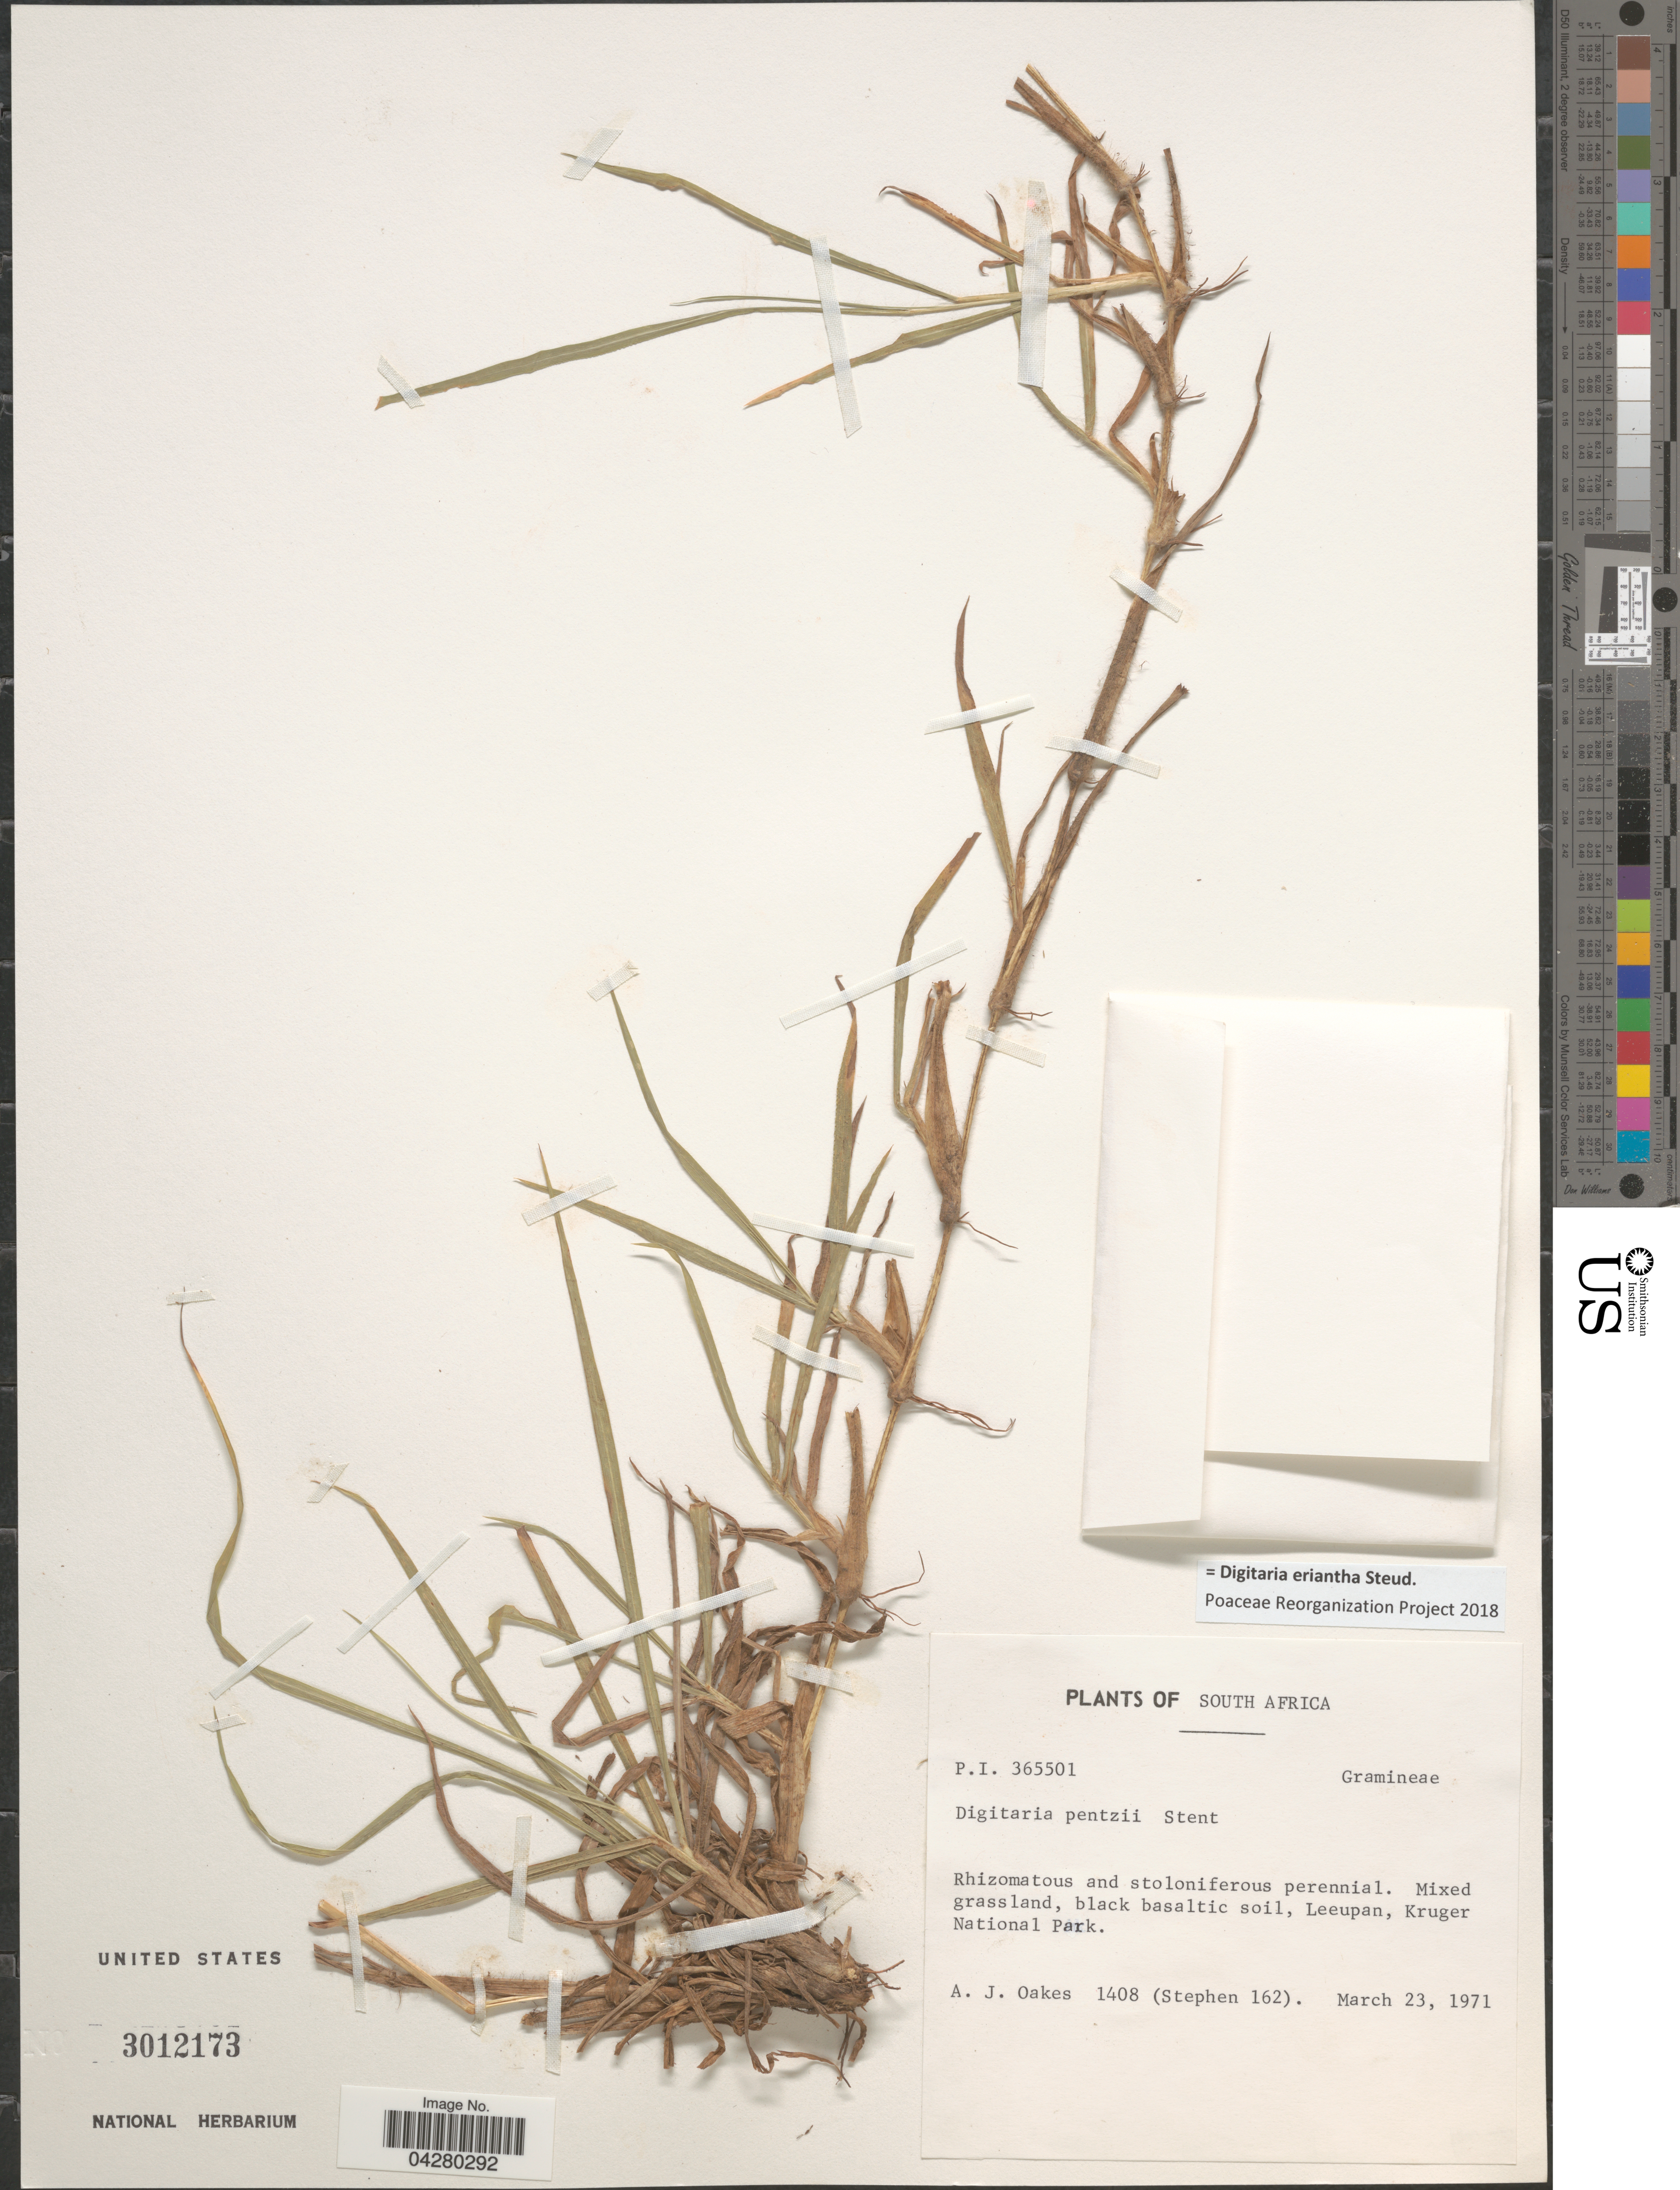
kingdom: Plantae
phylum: Tracheophyta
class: Liliopsida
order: Poales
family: Poaceae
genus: Digitaria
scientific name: Digitaria eriantha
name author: Steud.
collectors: A. Oakes & Stephen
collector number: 1408/162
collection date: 1971-03-23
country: South Africa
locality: Mixed grassland, black basaltic soil, Leeupan, Kruger National Park.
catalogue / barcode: US 3012173